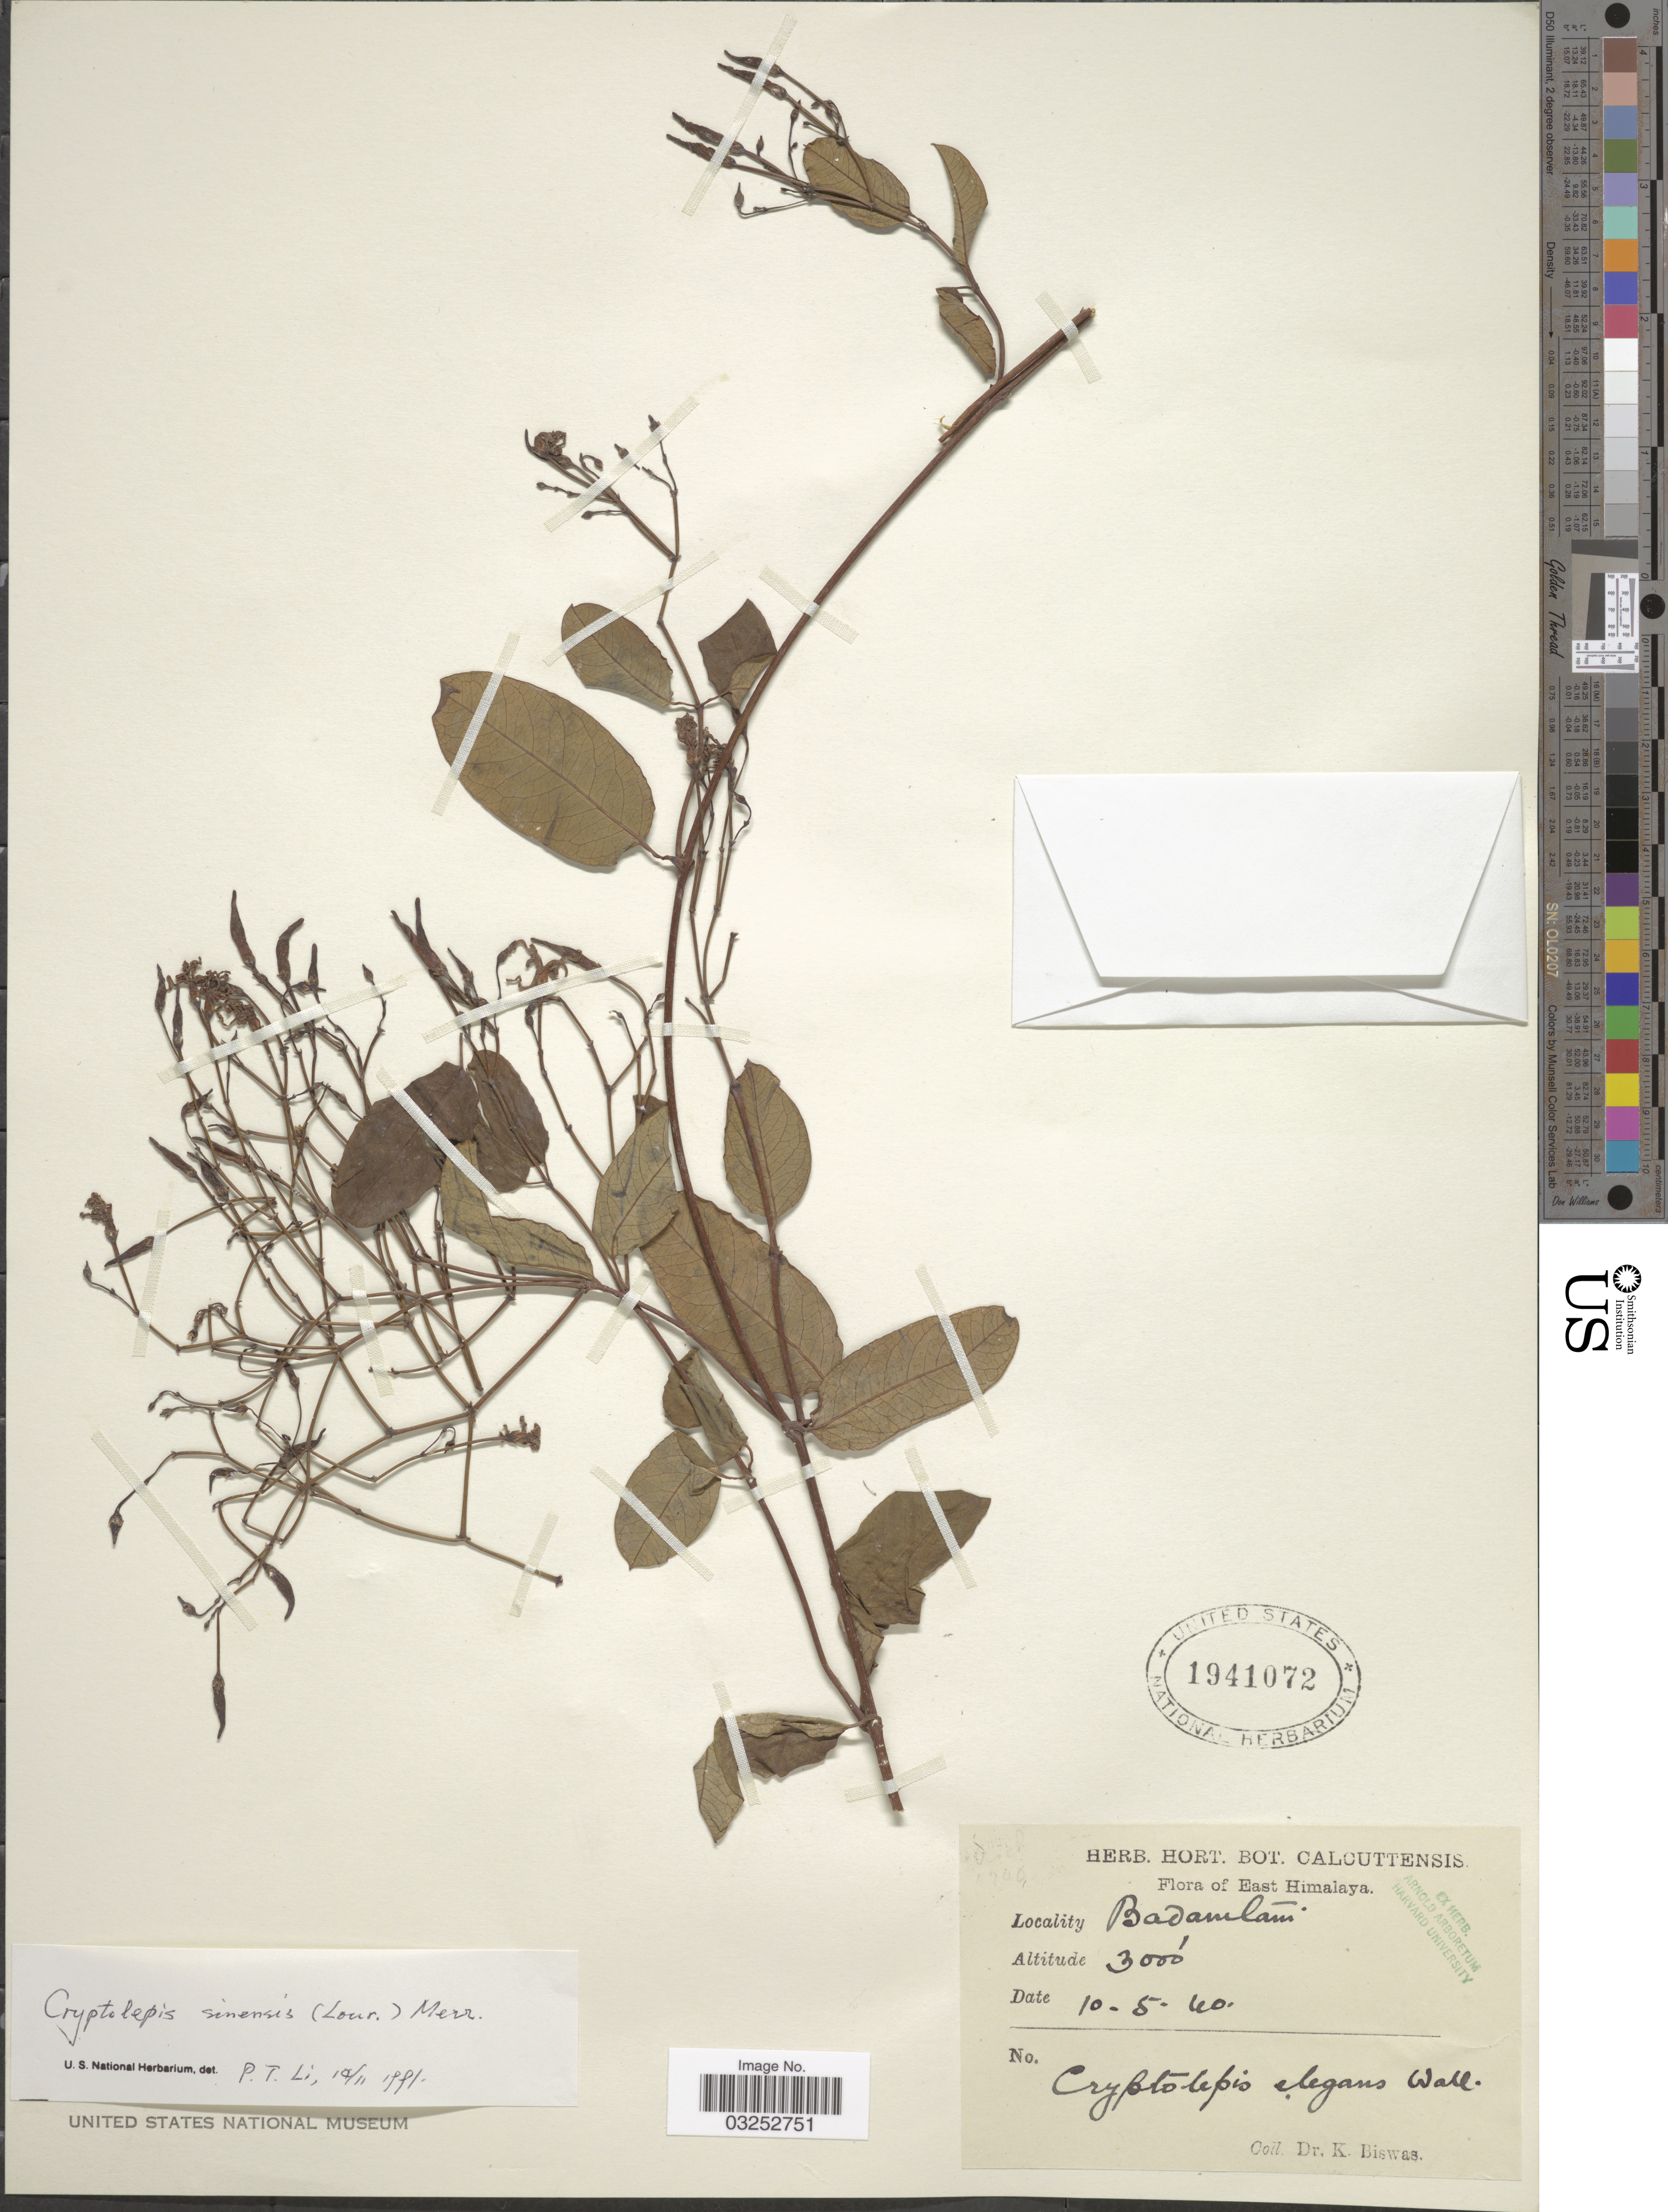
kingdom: Plantae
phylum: Tracheophyta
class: Magnoliopsida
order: Gentianales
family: Apocynaceae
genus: Cryptolepis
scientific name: Cryptolepis sinensis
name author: Merr.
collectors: K. Biswas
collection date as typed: Transcribed d/m/y: 10/5/40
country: India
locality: East Himalaya. Badamtami.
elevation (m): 914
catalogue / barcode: US 1941072